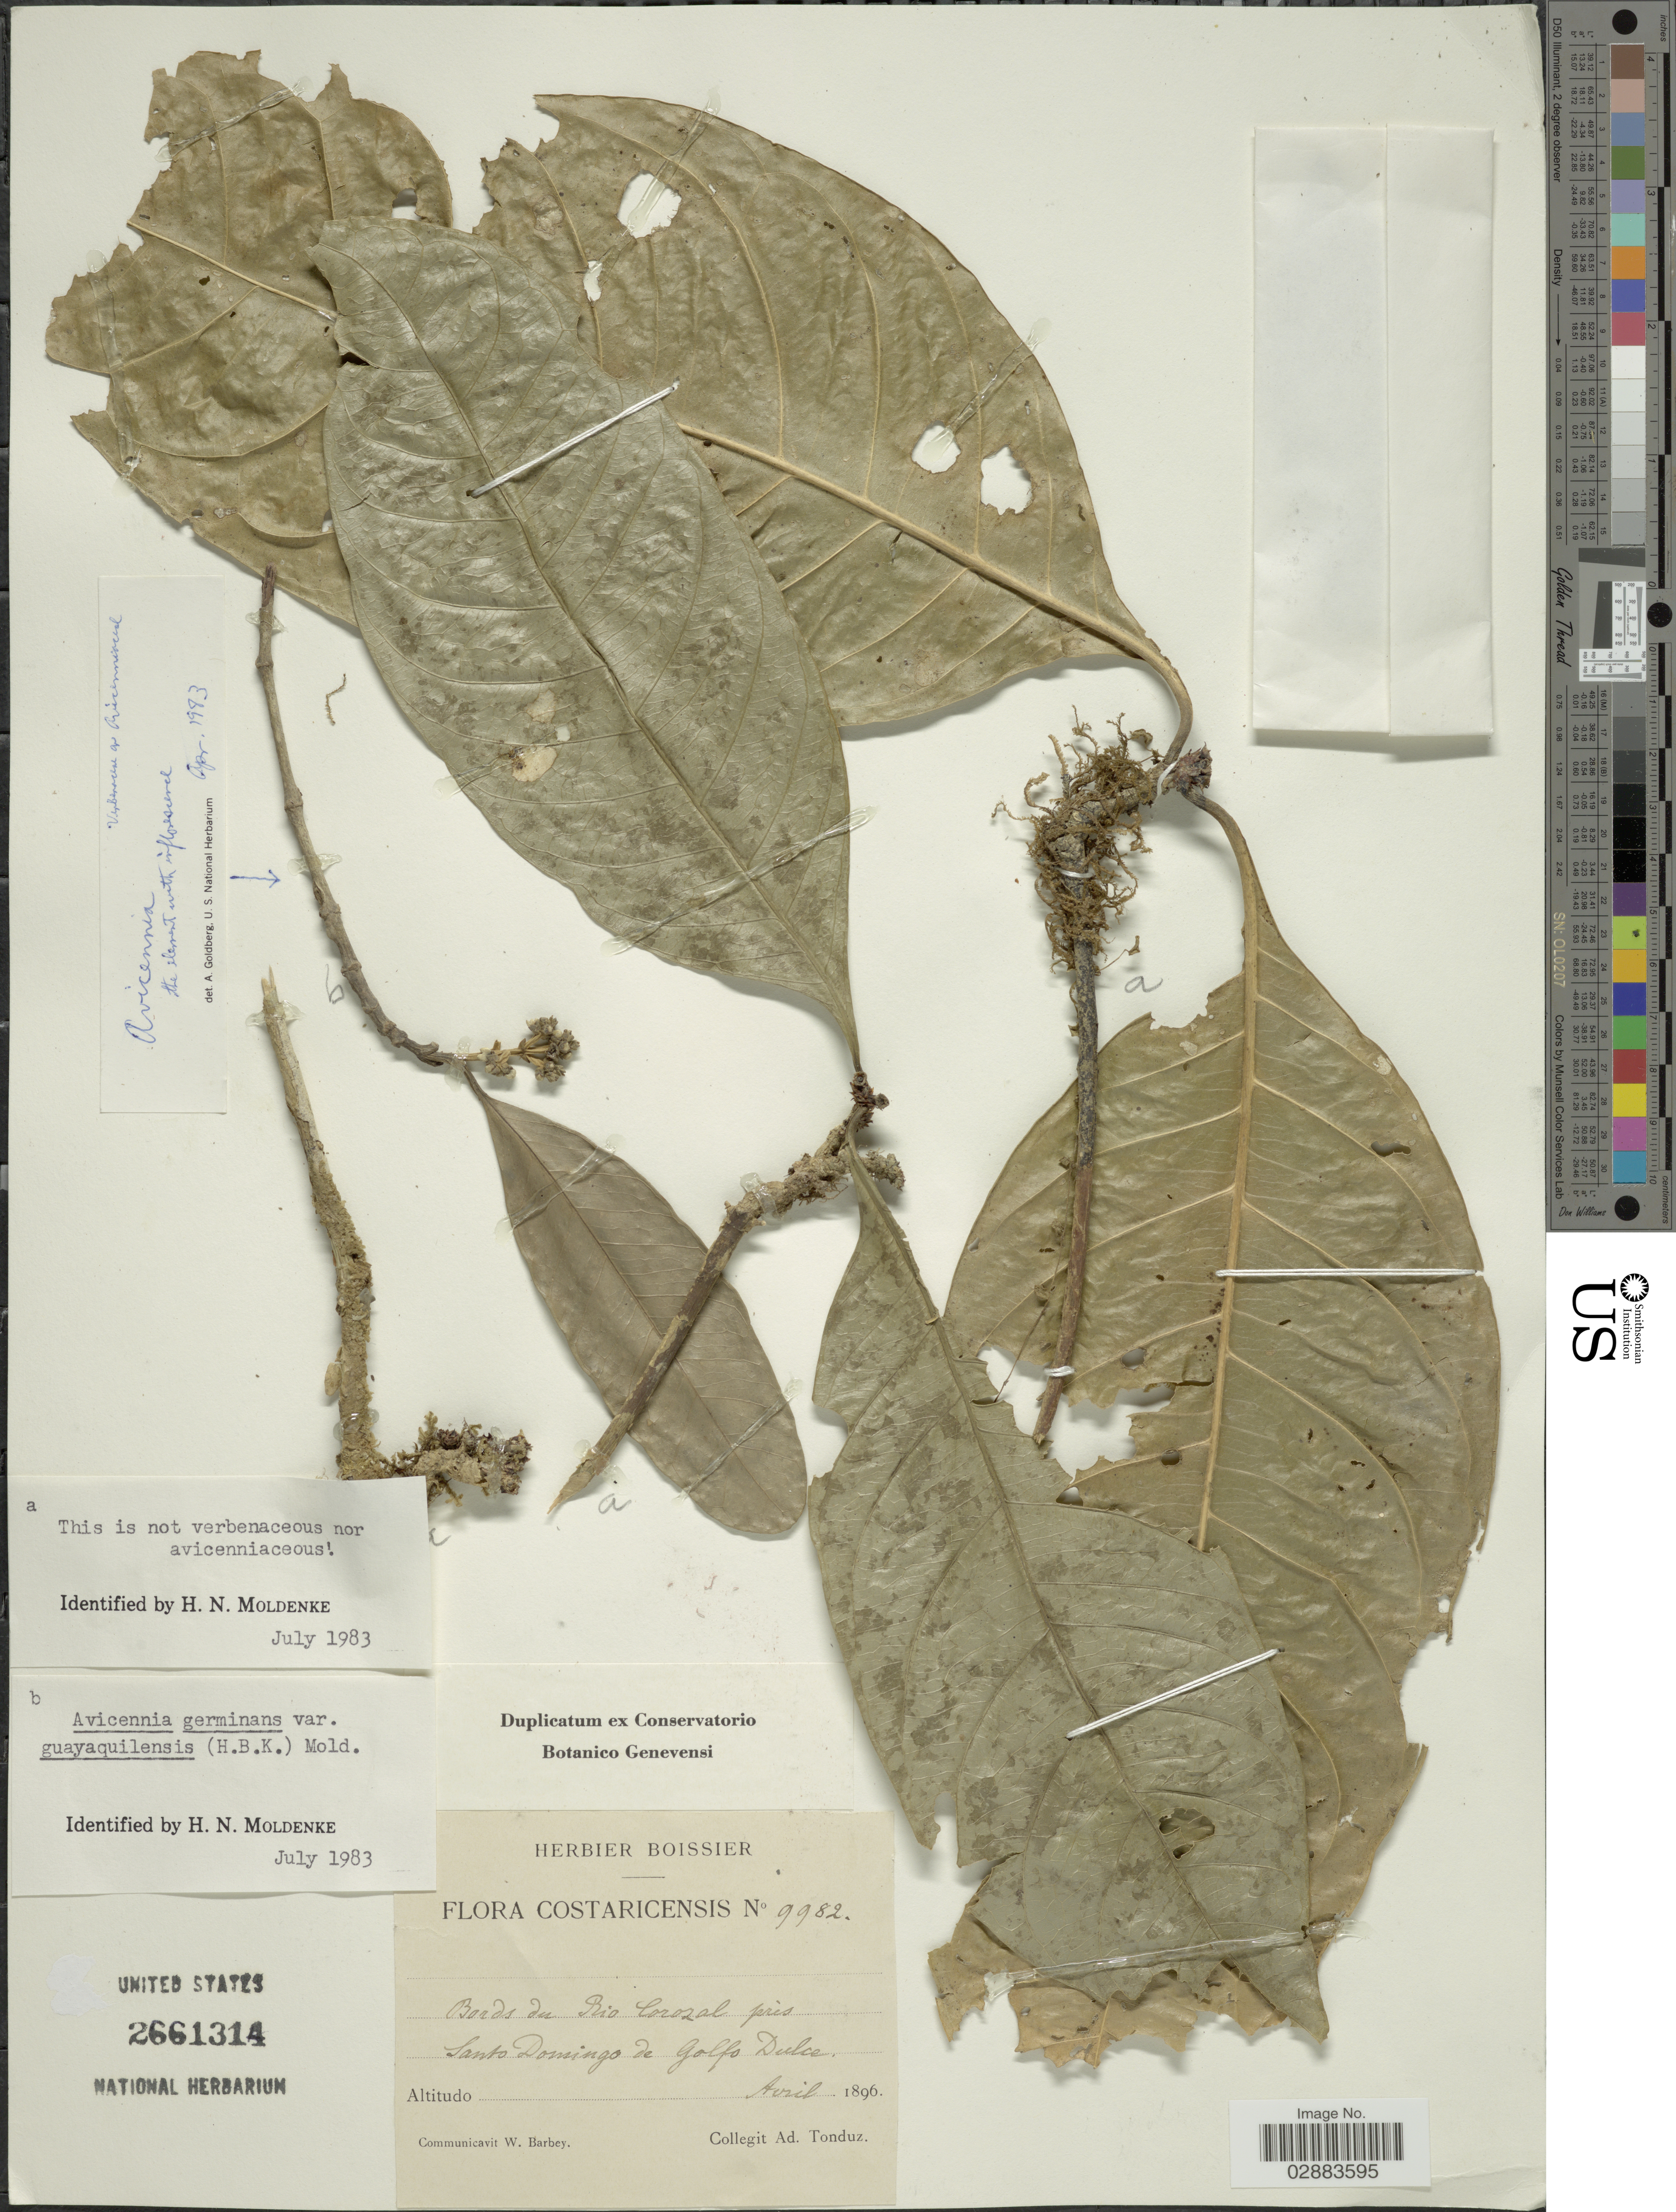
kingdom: Plantae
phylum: Tracheophyta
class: Magnoliopsida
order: Lamiales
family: Acanthaceae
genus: Avicennia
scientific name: Avicennia germinans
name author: (L.) L.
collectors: A. Tonduz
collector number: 9982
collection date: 1896-04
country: Costa Rica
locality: Bords du Rio Corozal près Santo Domingo de Golfo Dulce.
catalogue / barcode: US 2661314